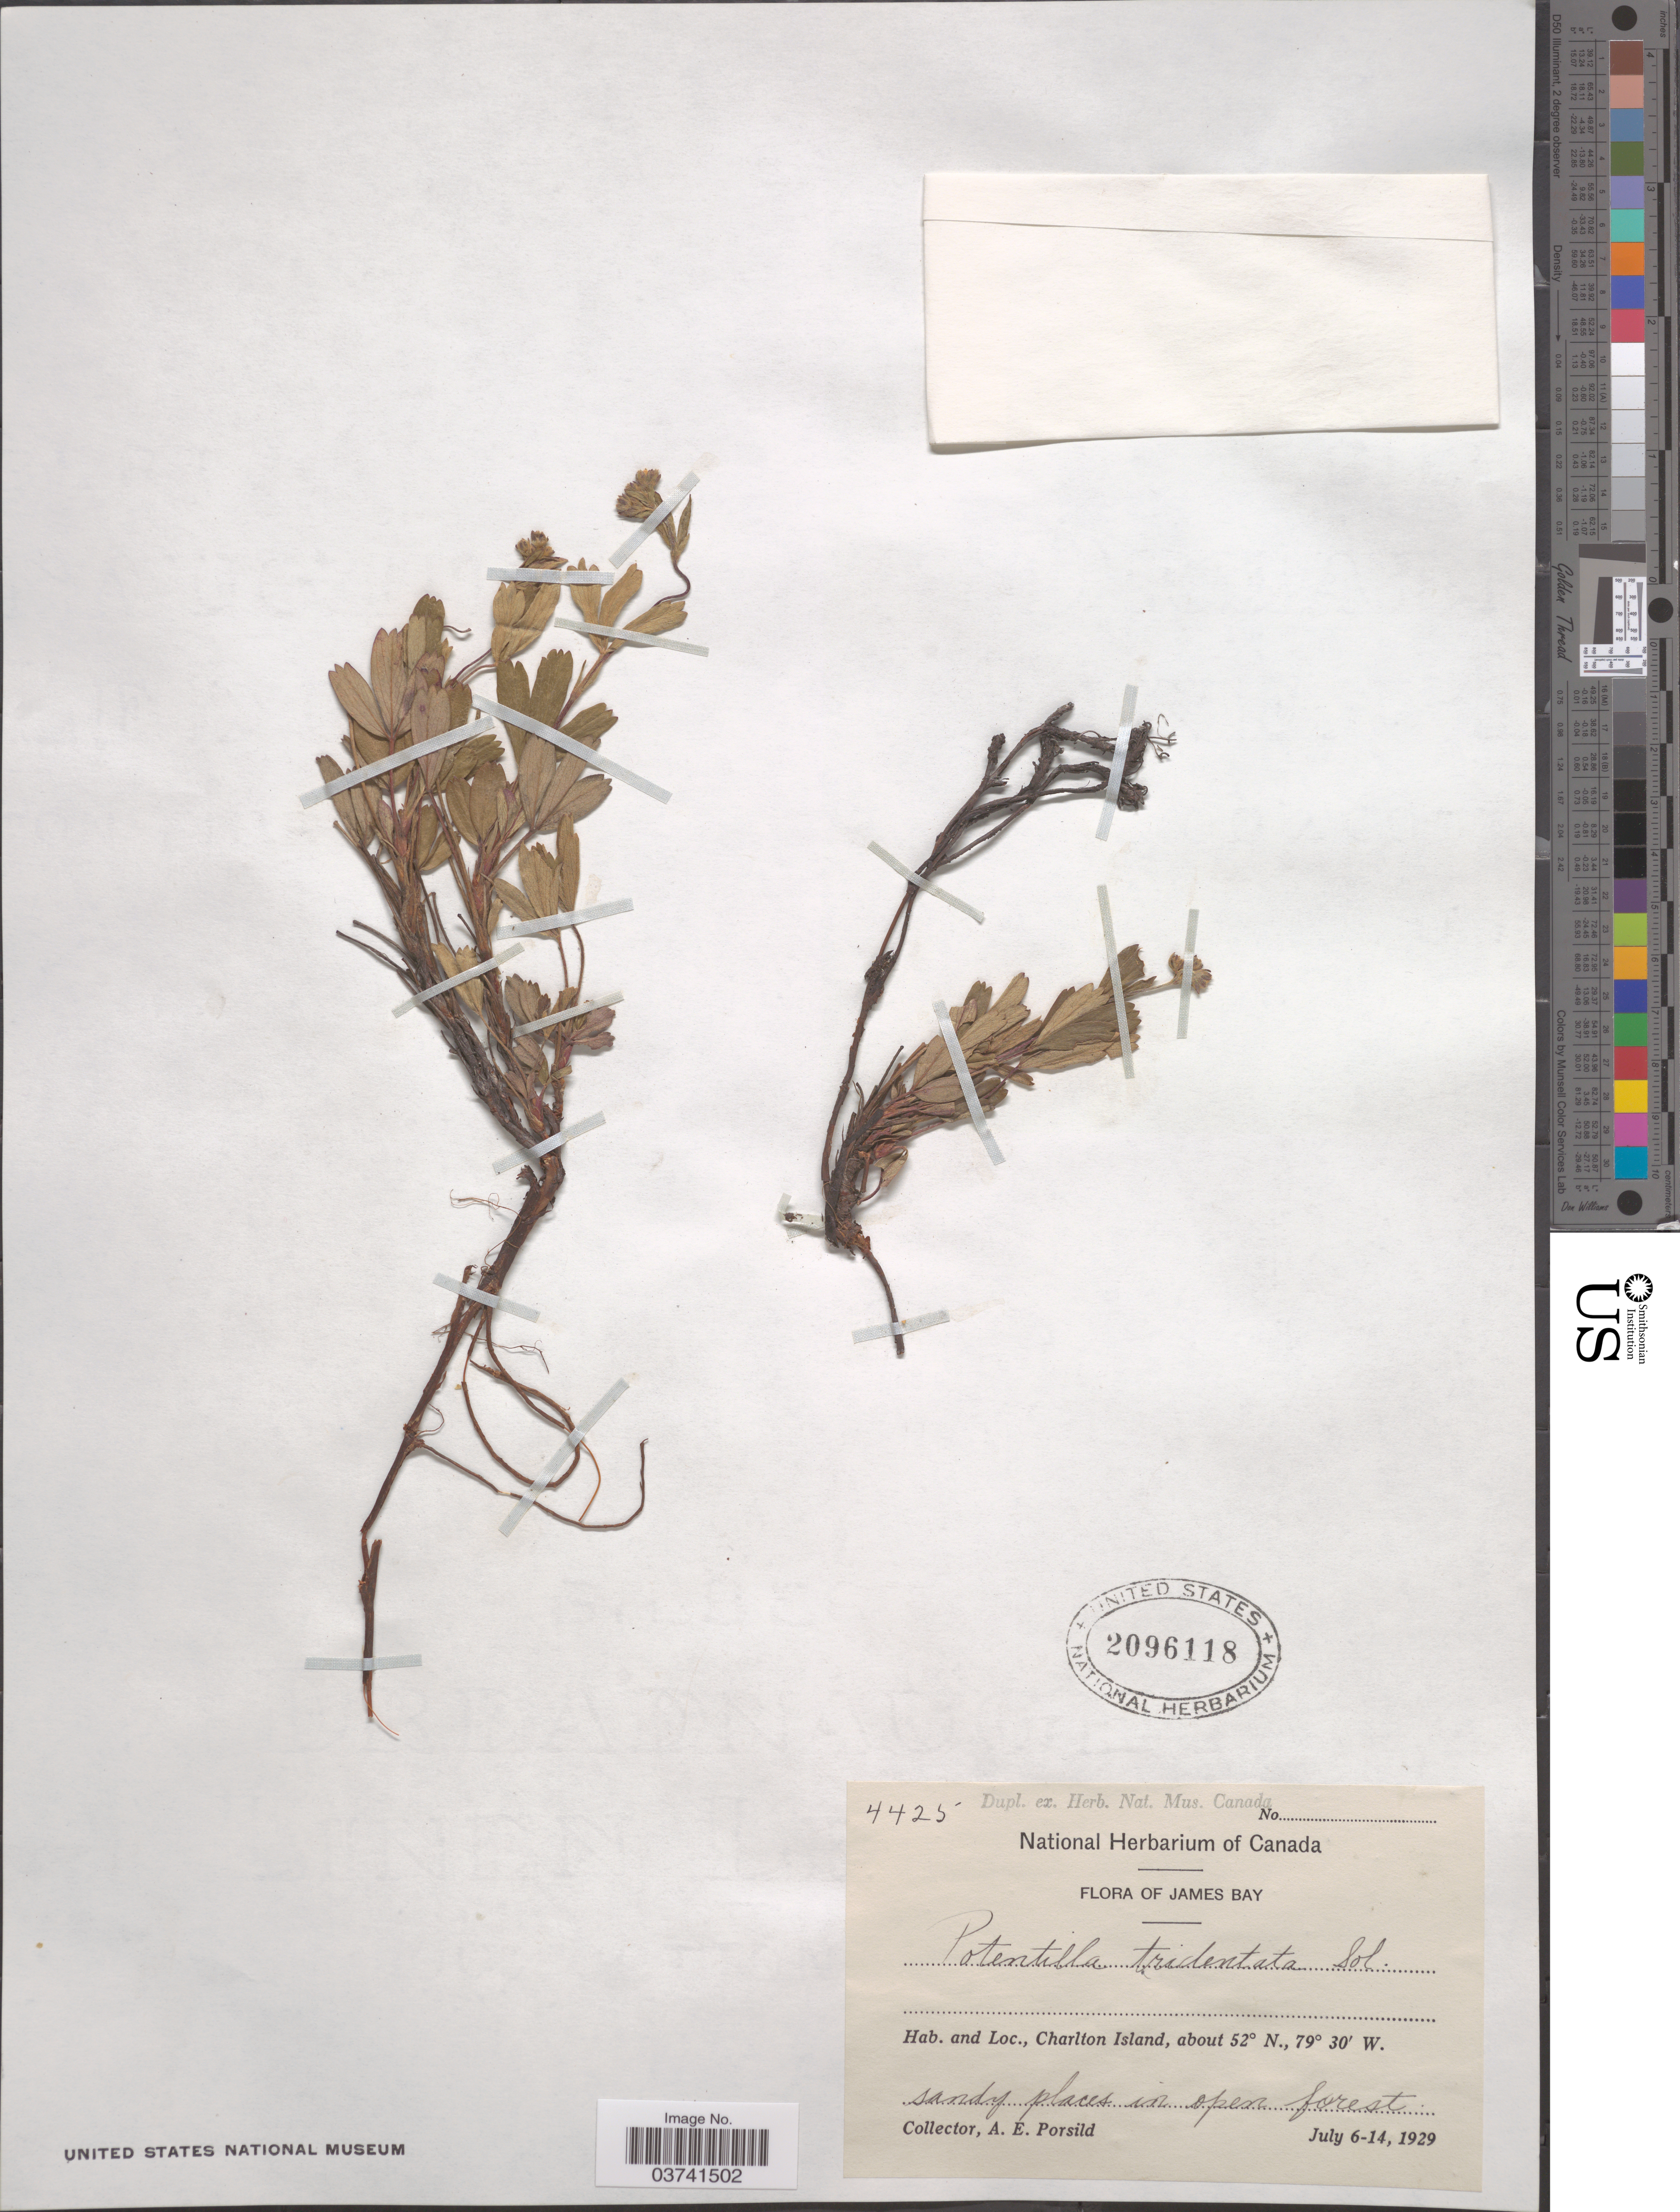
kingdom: Plantae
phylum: Tracheophyta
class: Magnoliopsida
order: Rosales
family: Rosaceae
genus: Potentilla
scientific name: Potentilla tridentata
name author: Aiton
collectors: A. E. Porsild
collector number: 4425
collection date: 1929-07-06/1929-07-14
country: Canada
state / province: Nunavut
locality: James Bay. Charlton Island.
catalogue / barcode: US 2096118